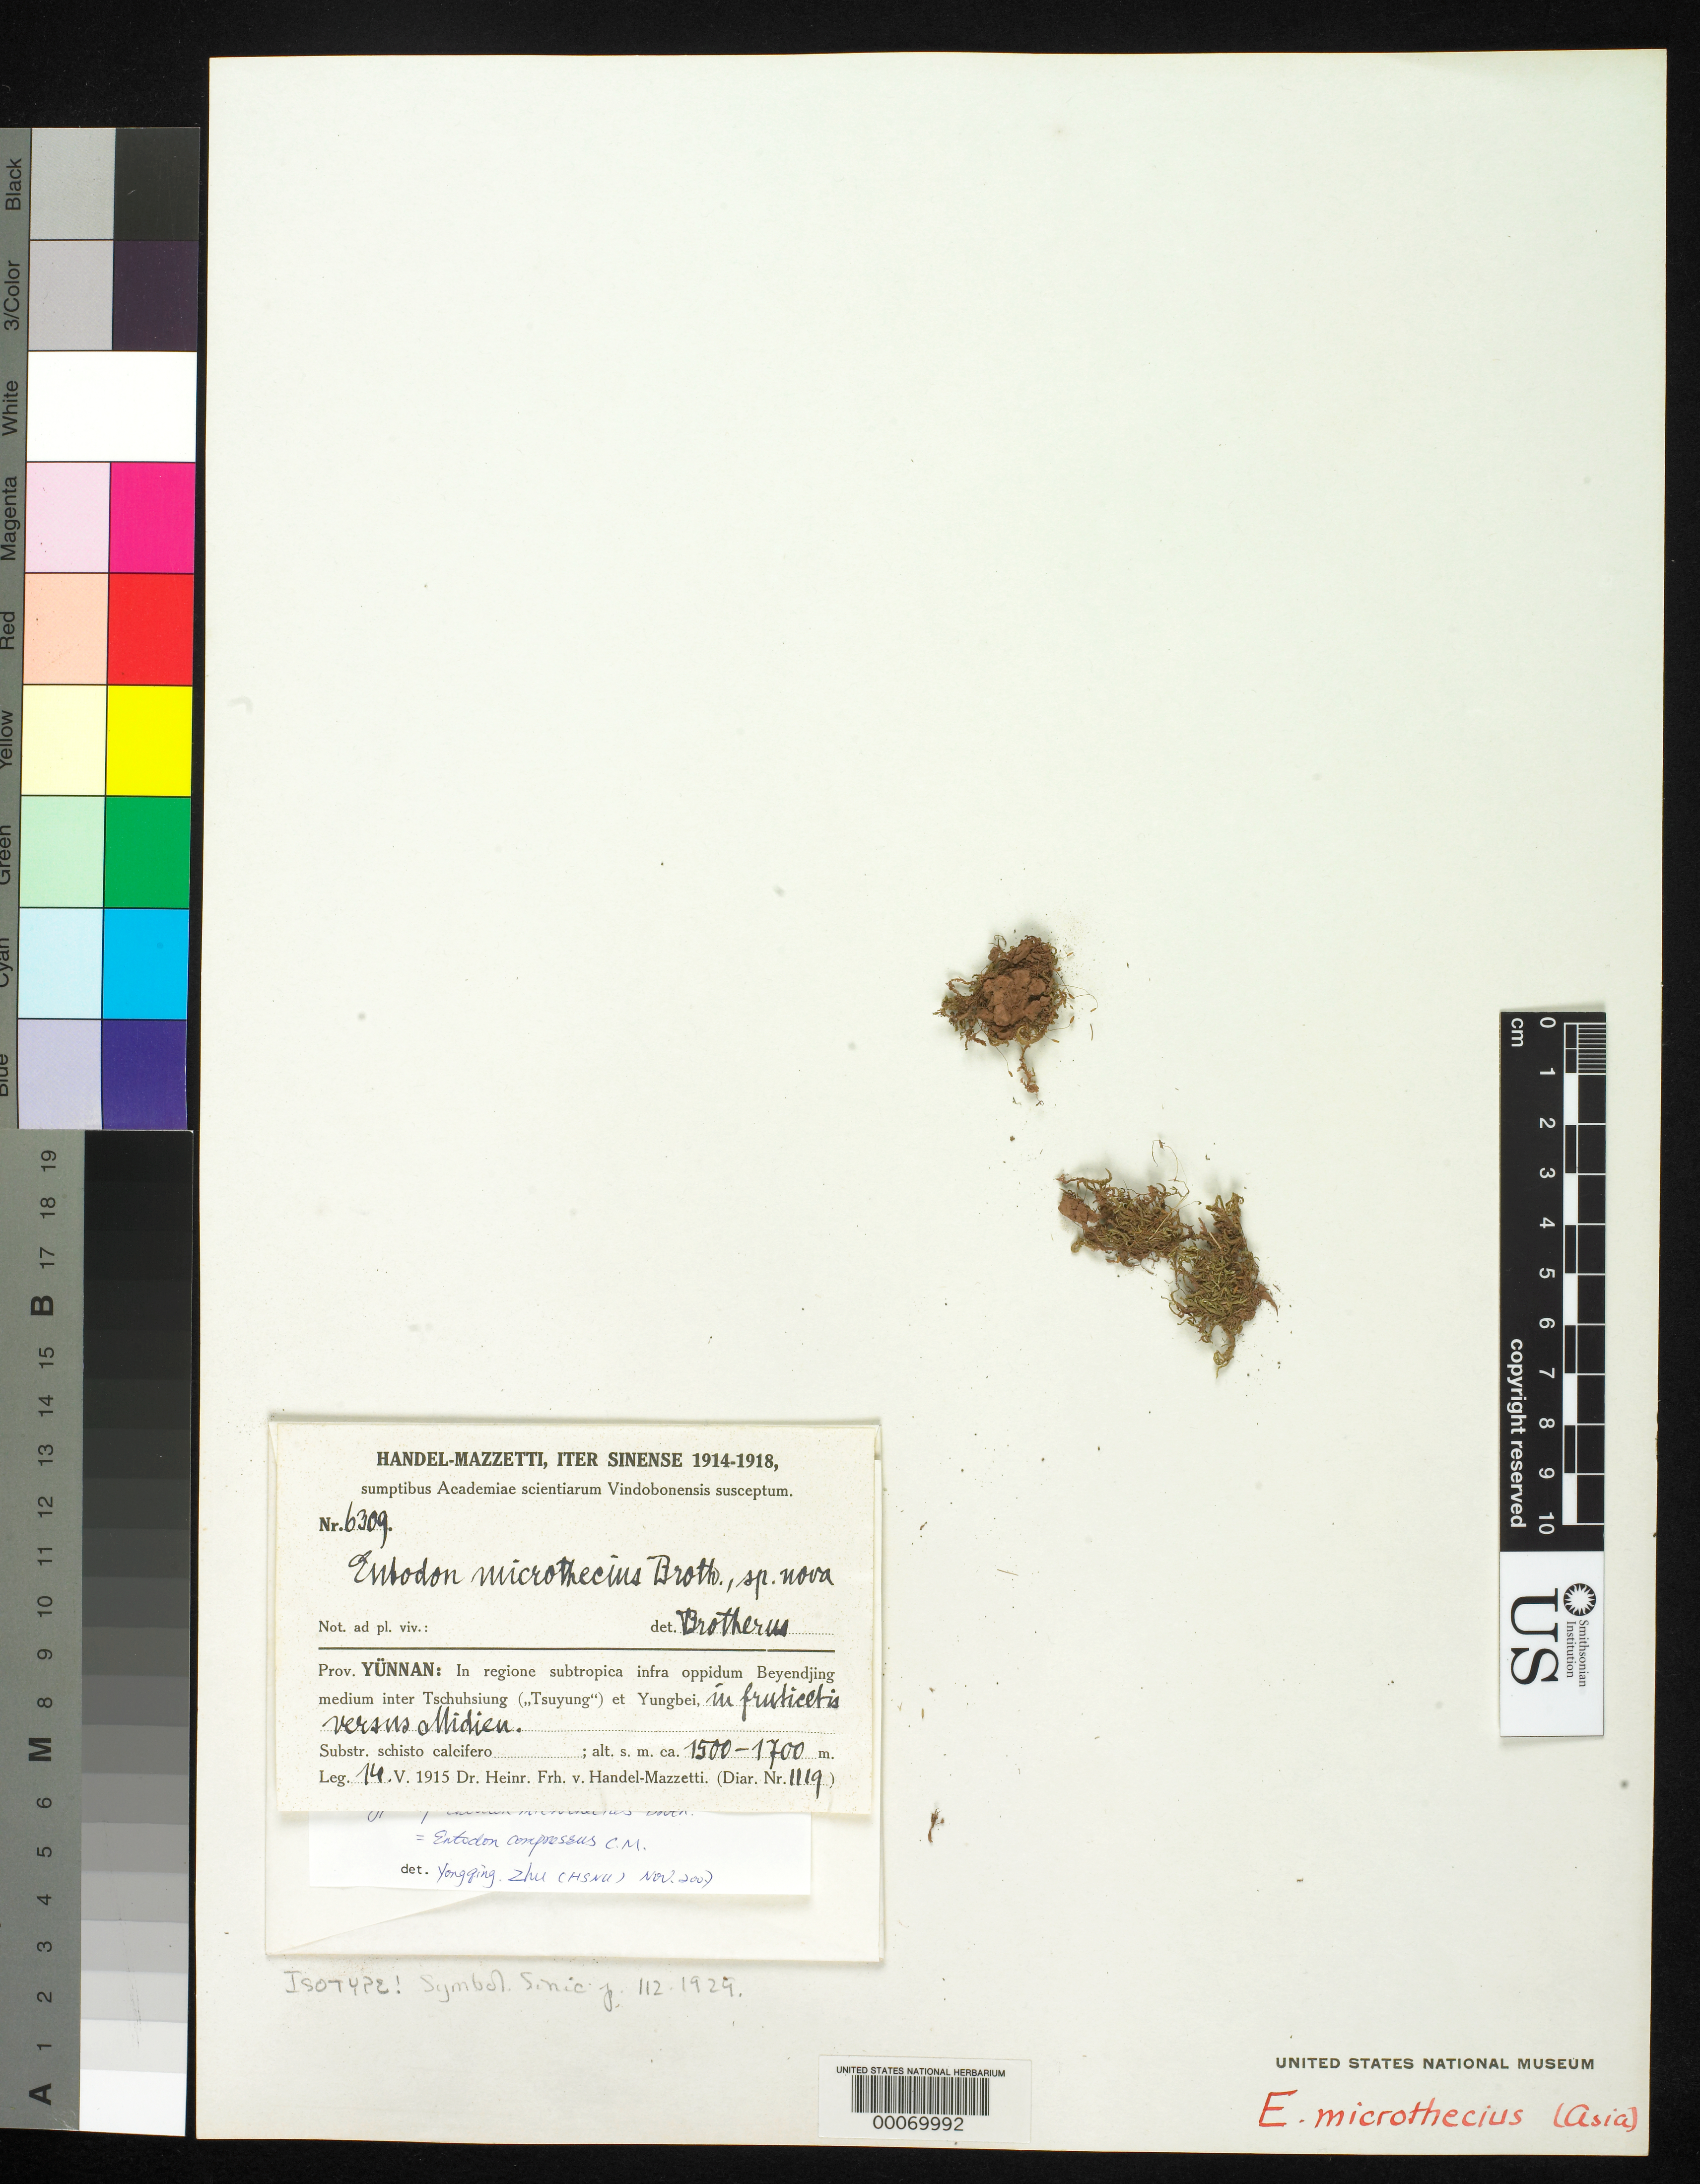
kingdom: Plantae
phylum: Bryophyta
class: Bryopsida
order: Hypnales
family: Entodontaceae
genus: Entodon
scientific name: Entodon microthecius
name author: Broth. in Hand.-Mazz.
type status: Isotype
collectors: H. Handel-Mazzetti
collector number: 6309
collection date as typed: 14 May 1915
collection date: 1915-05-14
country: China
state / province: Yunnan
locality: Beyendjing inter Tschuhsiung et Yungbei. [Beyendjing between Tschuhsiung and Yungbei.].